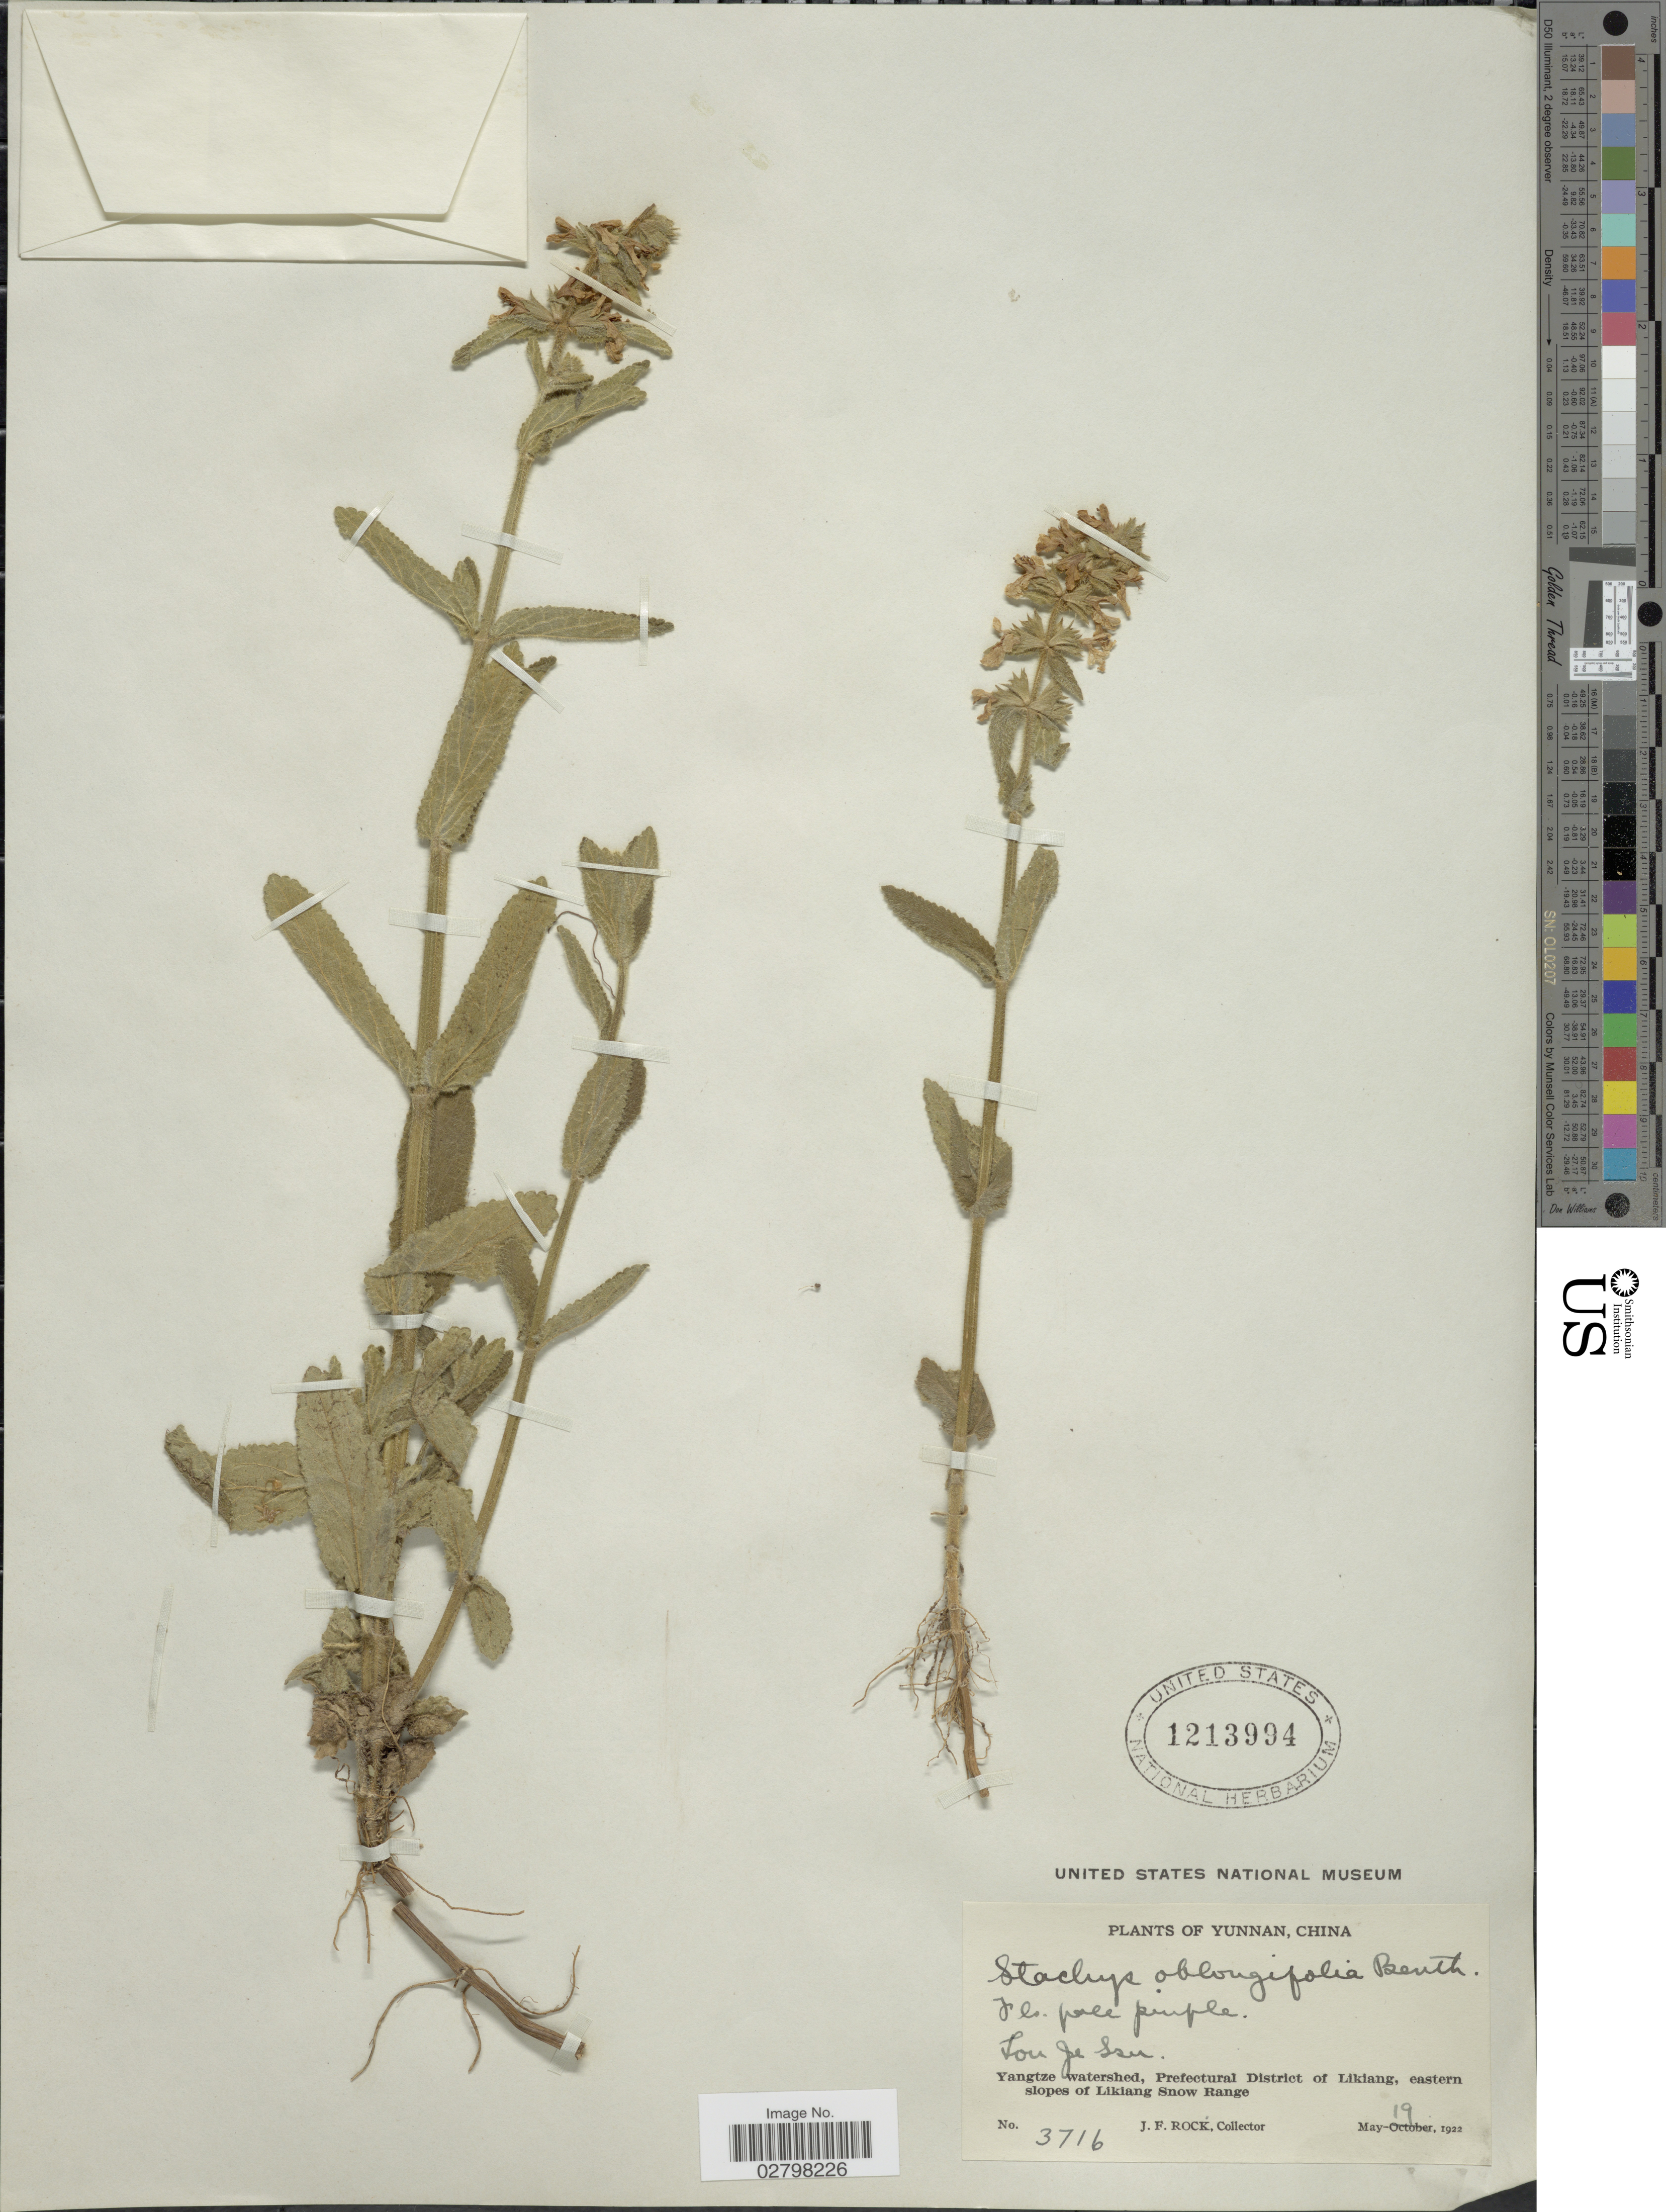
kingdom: Plantae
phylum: Tracheophyta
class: Magnoliopsida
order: Lamiales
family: Lamiaceae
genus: Stachys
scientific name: Stachys oblongifolia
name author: Wall. ex Benth.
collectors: J. Rock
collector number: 3716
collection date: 1922-05-19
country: China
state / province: Yunnan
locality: Lon Je San. Yangtze watershed, Prefectural District of Likiang, eastern slopes of Likiang Snow Range.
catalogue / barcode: US 1213994